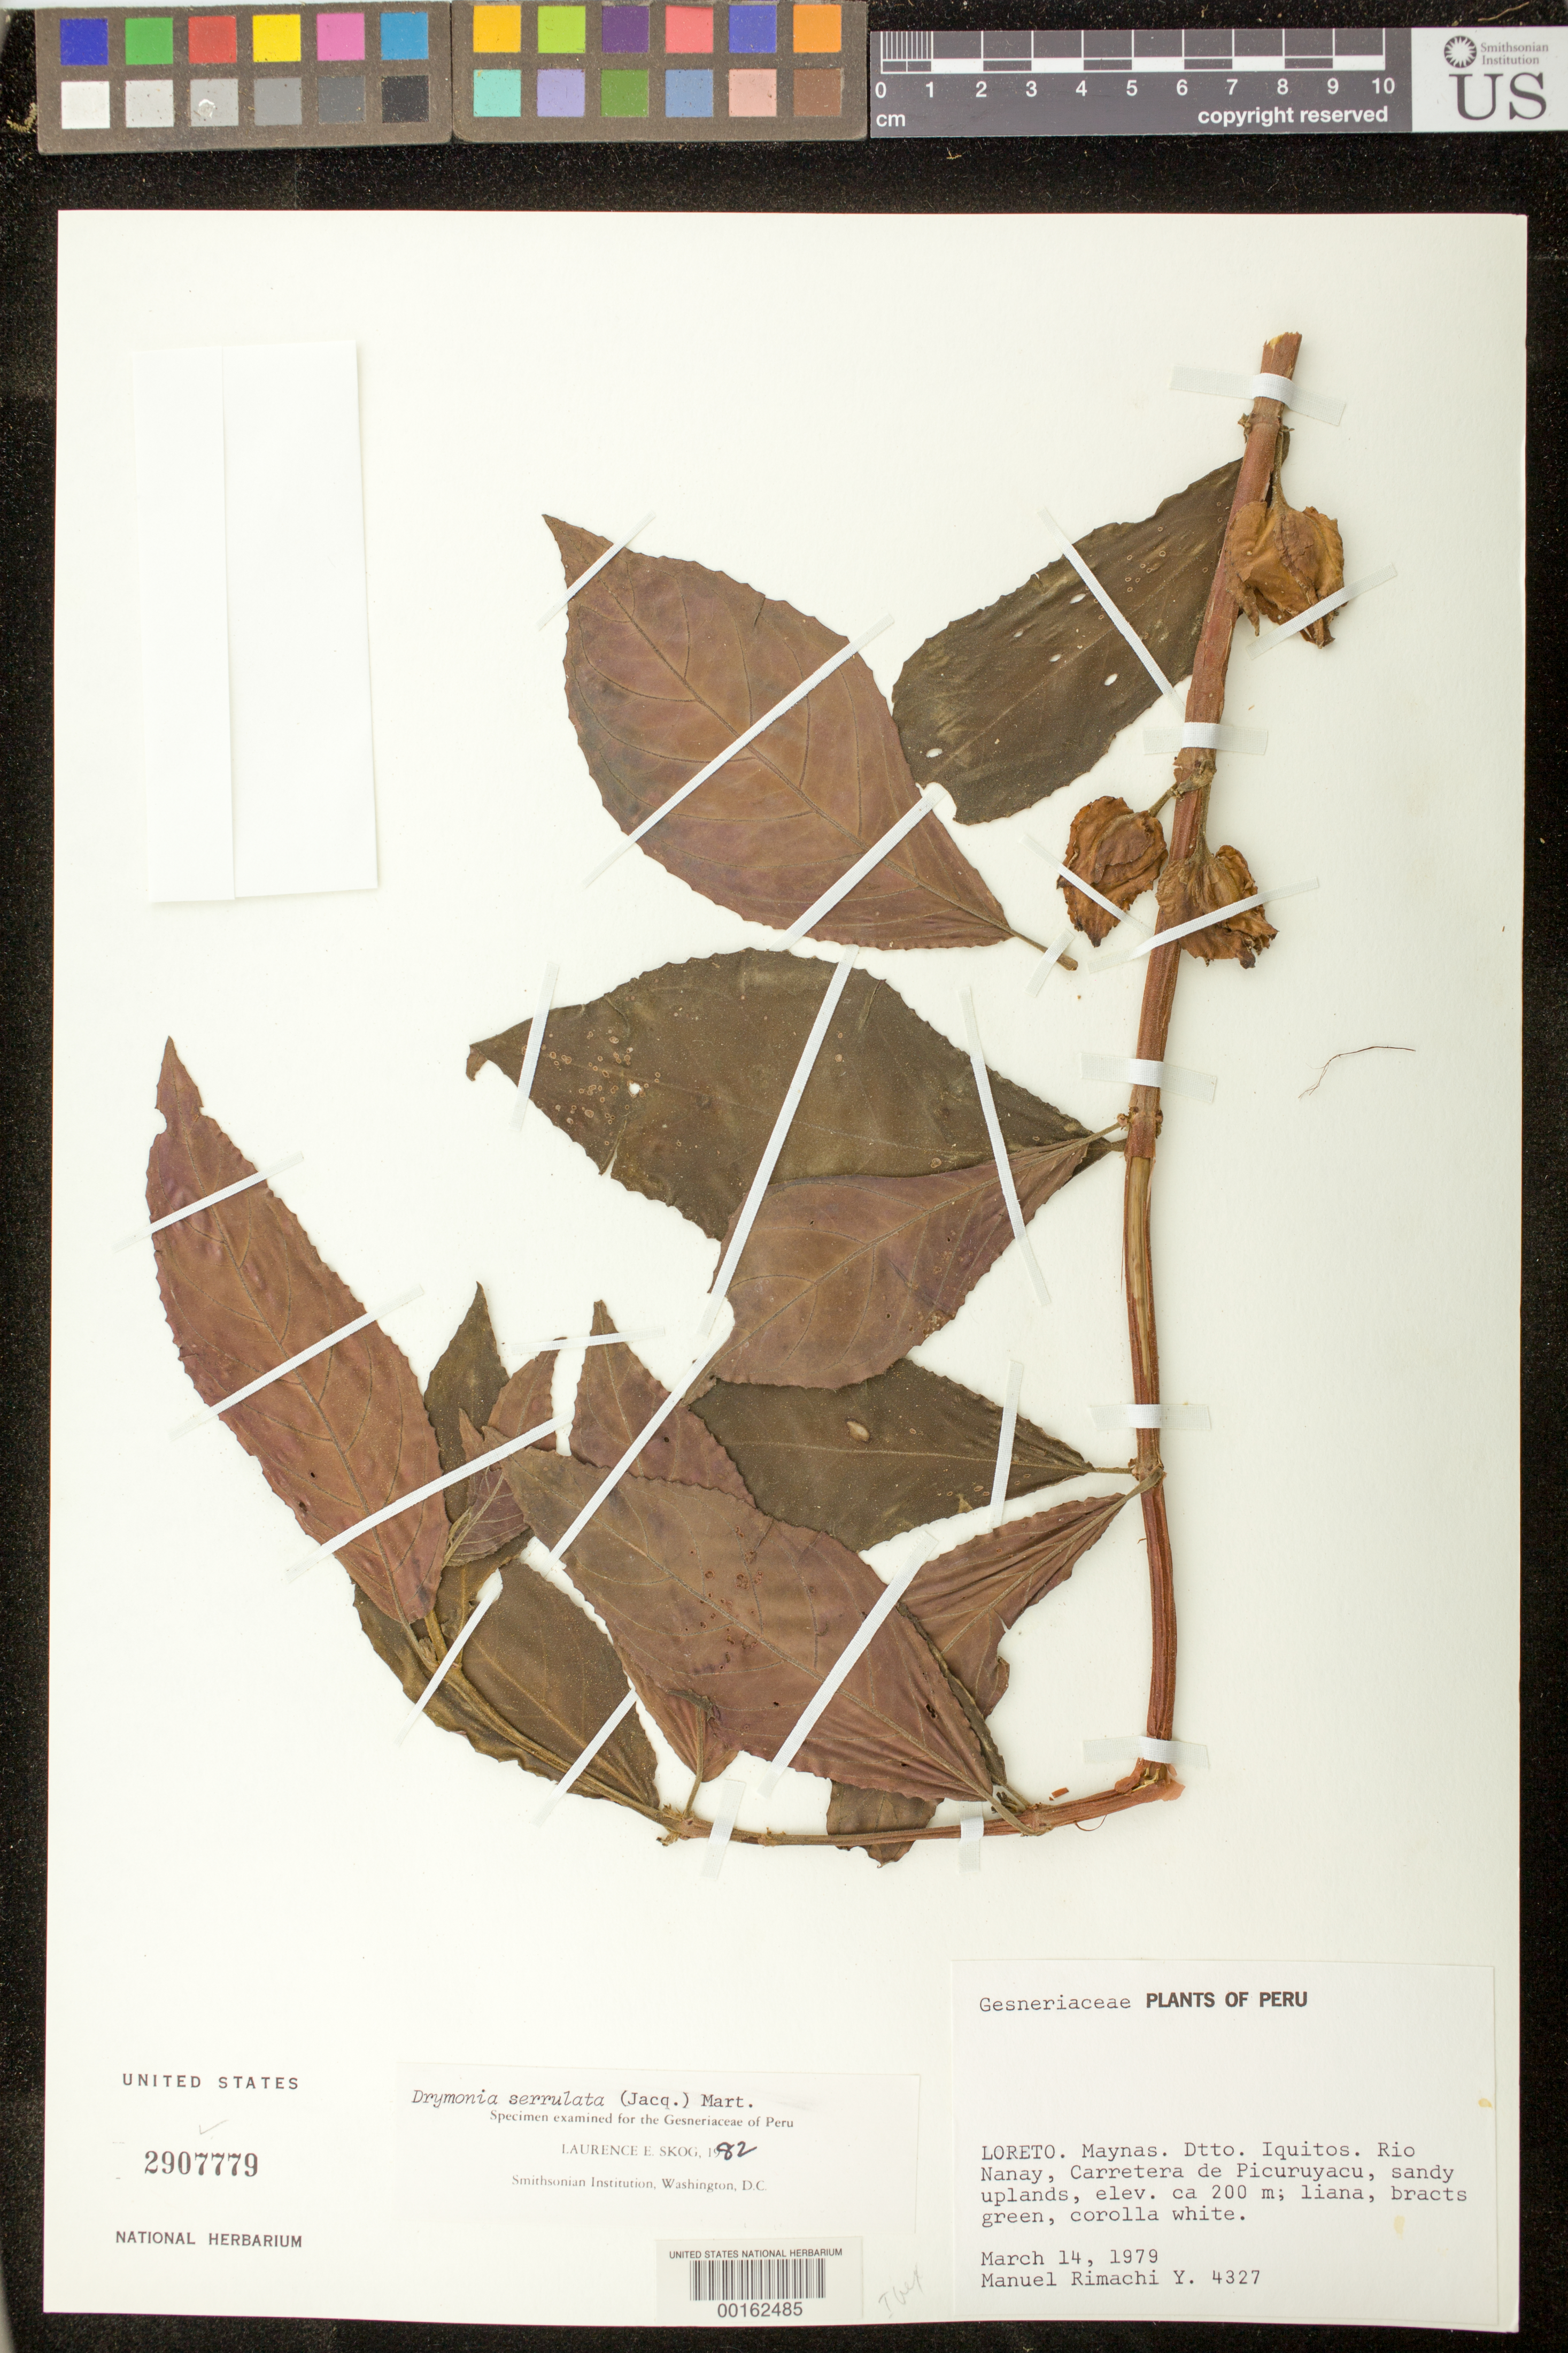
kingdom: Plantae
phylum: Tracheophyta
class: Magnoliopsida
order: Lamiales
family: Gesneriaceae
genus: Drymonia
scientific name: Drymonia serrulata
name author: (Jacq.) Mart.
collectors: M. Rimachi Y.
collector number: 4327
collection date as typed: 14 Mar 1979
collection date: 1979-03-14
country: Peru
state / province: Loreto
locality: Prov. Maynas, Dtto. Iquitos, Rio Nanay, Picuruyacu highway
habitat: Sandy uplands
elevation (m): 200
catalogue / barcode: US 2907779